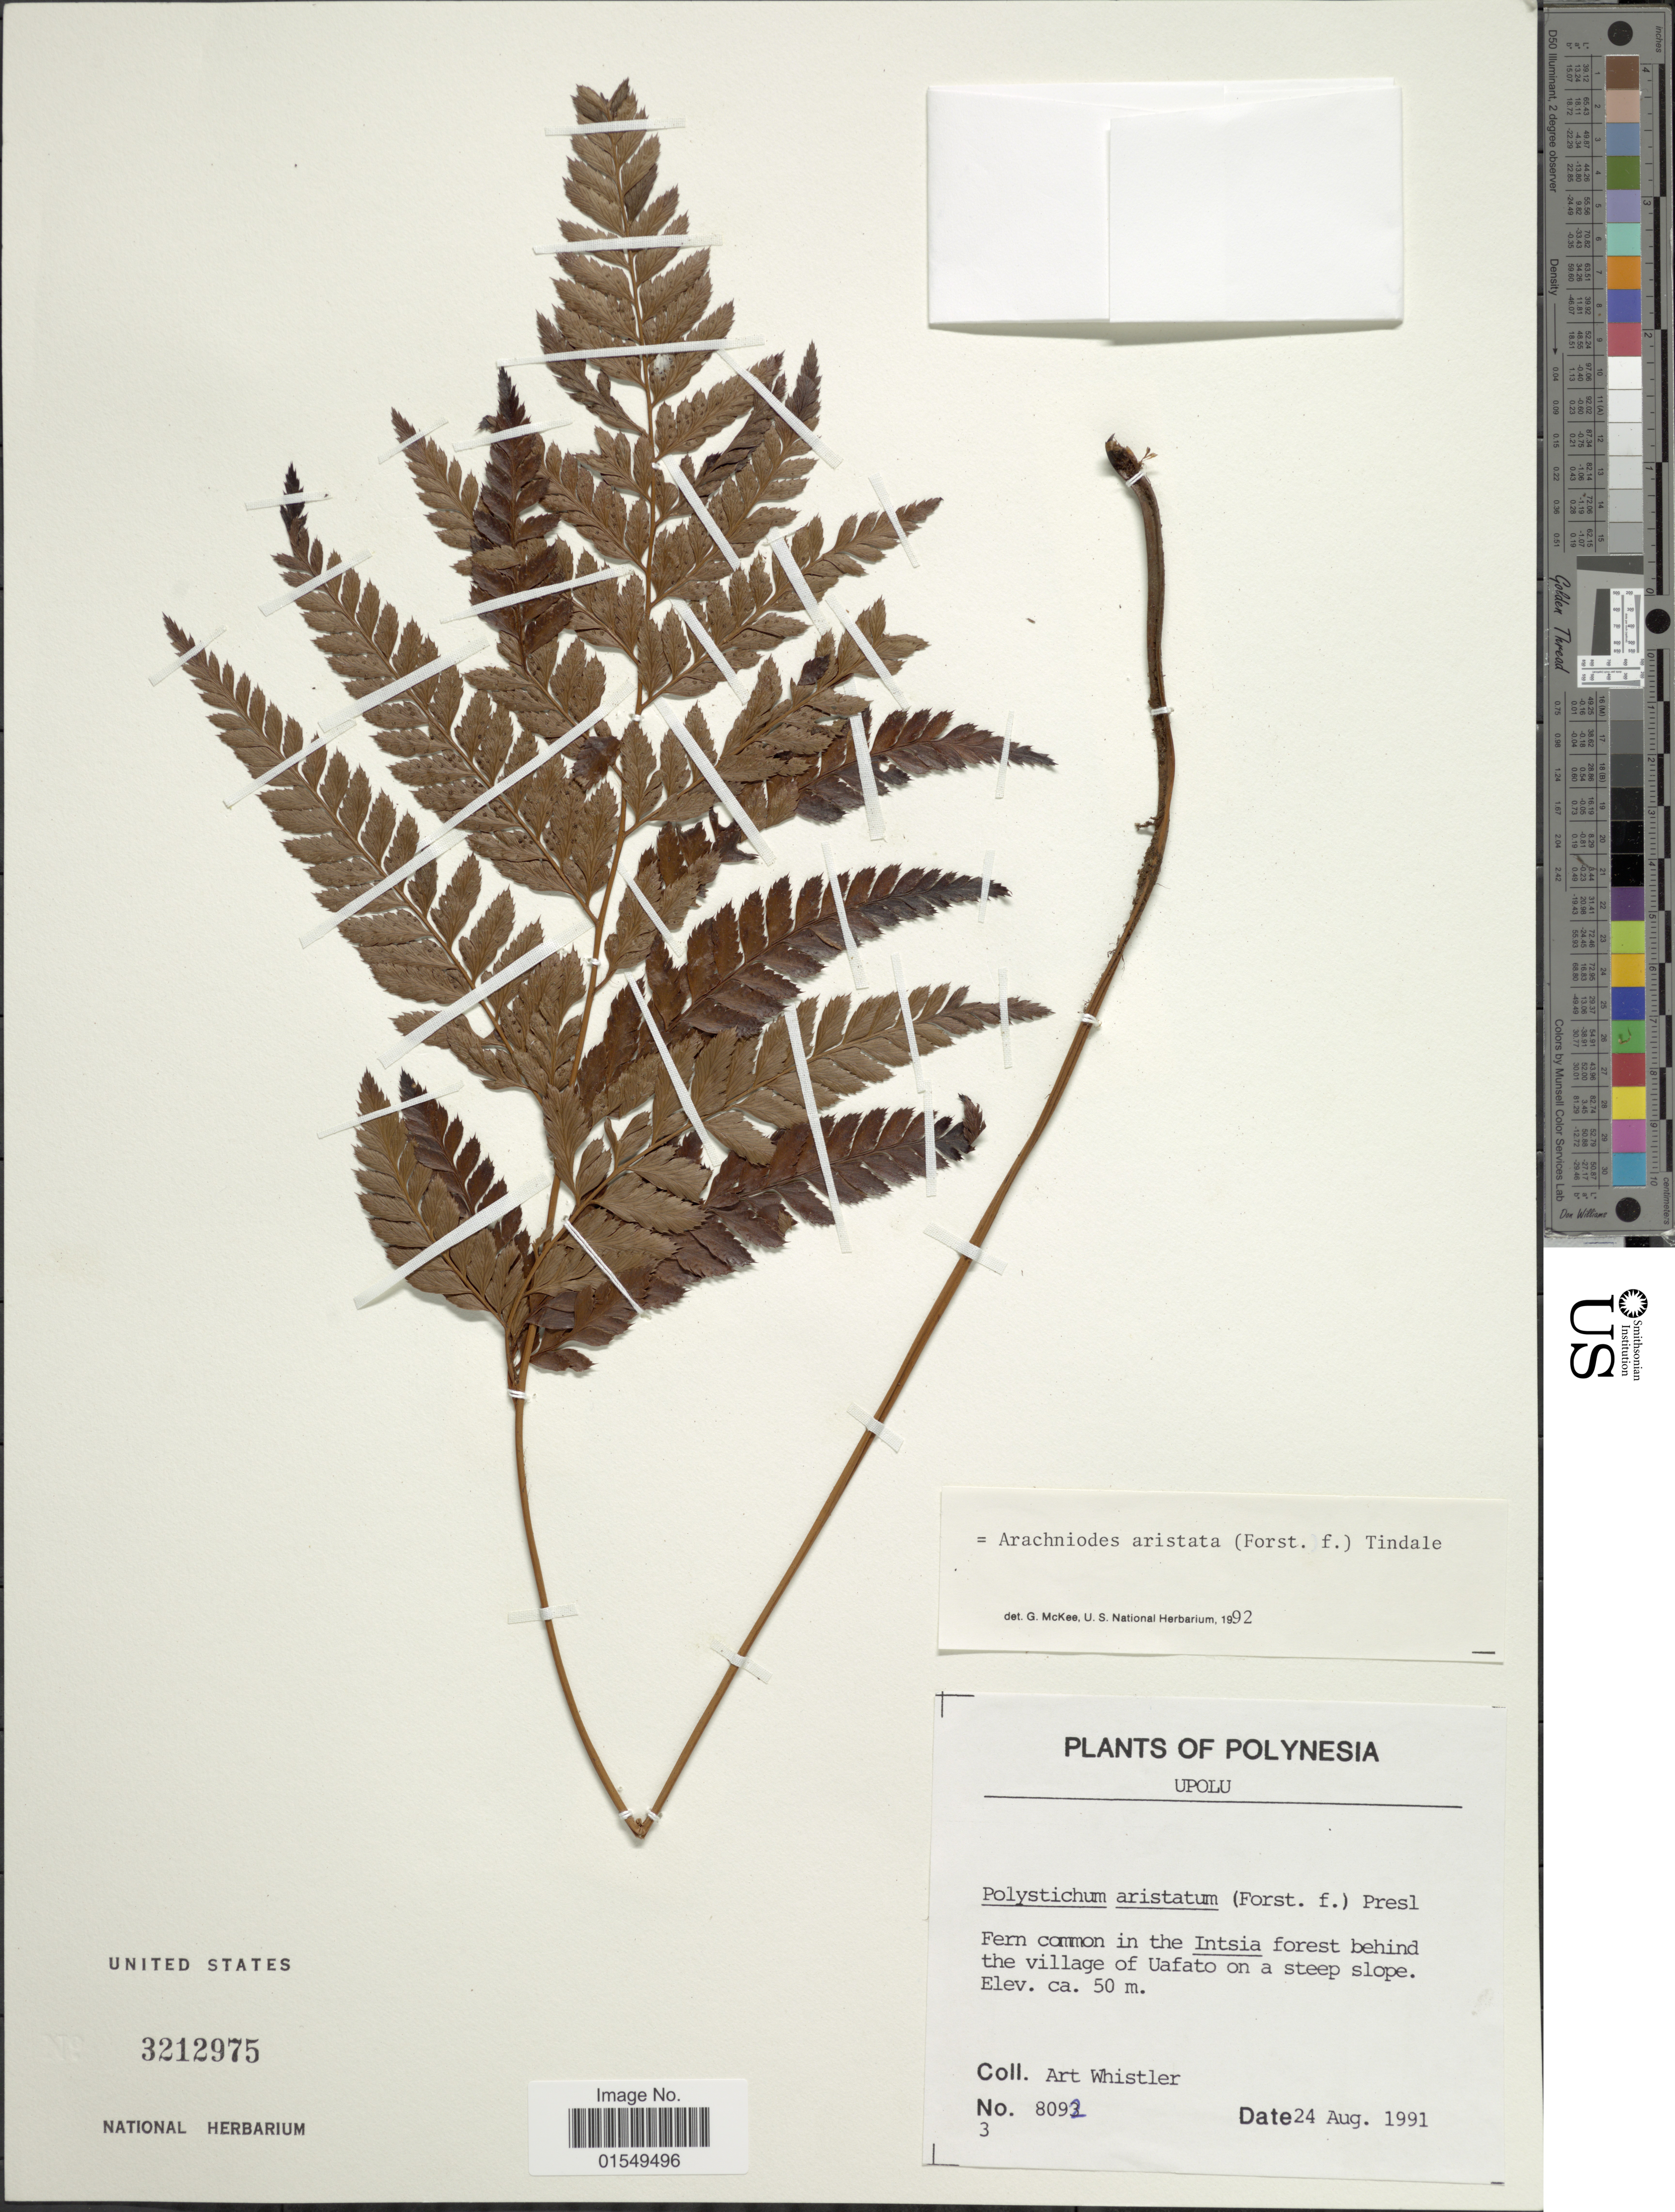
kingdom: Plantae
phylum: Tracheophyta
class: Polypodiopsida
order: Polypodiales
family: Dryopteridaceae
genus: Arachniodes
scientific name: Arachniodes aristata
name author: (G. Forst.) Tindale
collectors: A. Whistler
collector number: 8092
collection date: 1991-08-24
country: Samoa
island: Upolu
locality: in the Intsia forest behind the village of Uafato on a steep slope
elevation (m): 50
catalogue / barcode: US 3212975